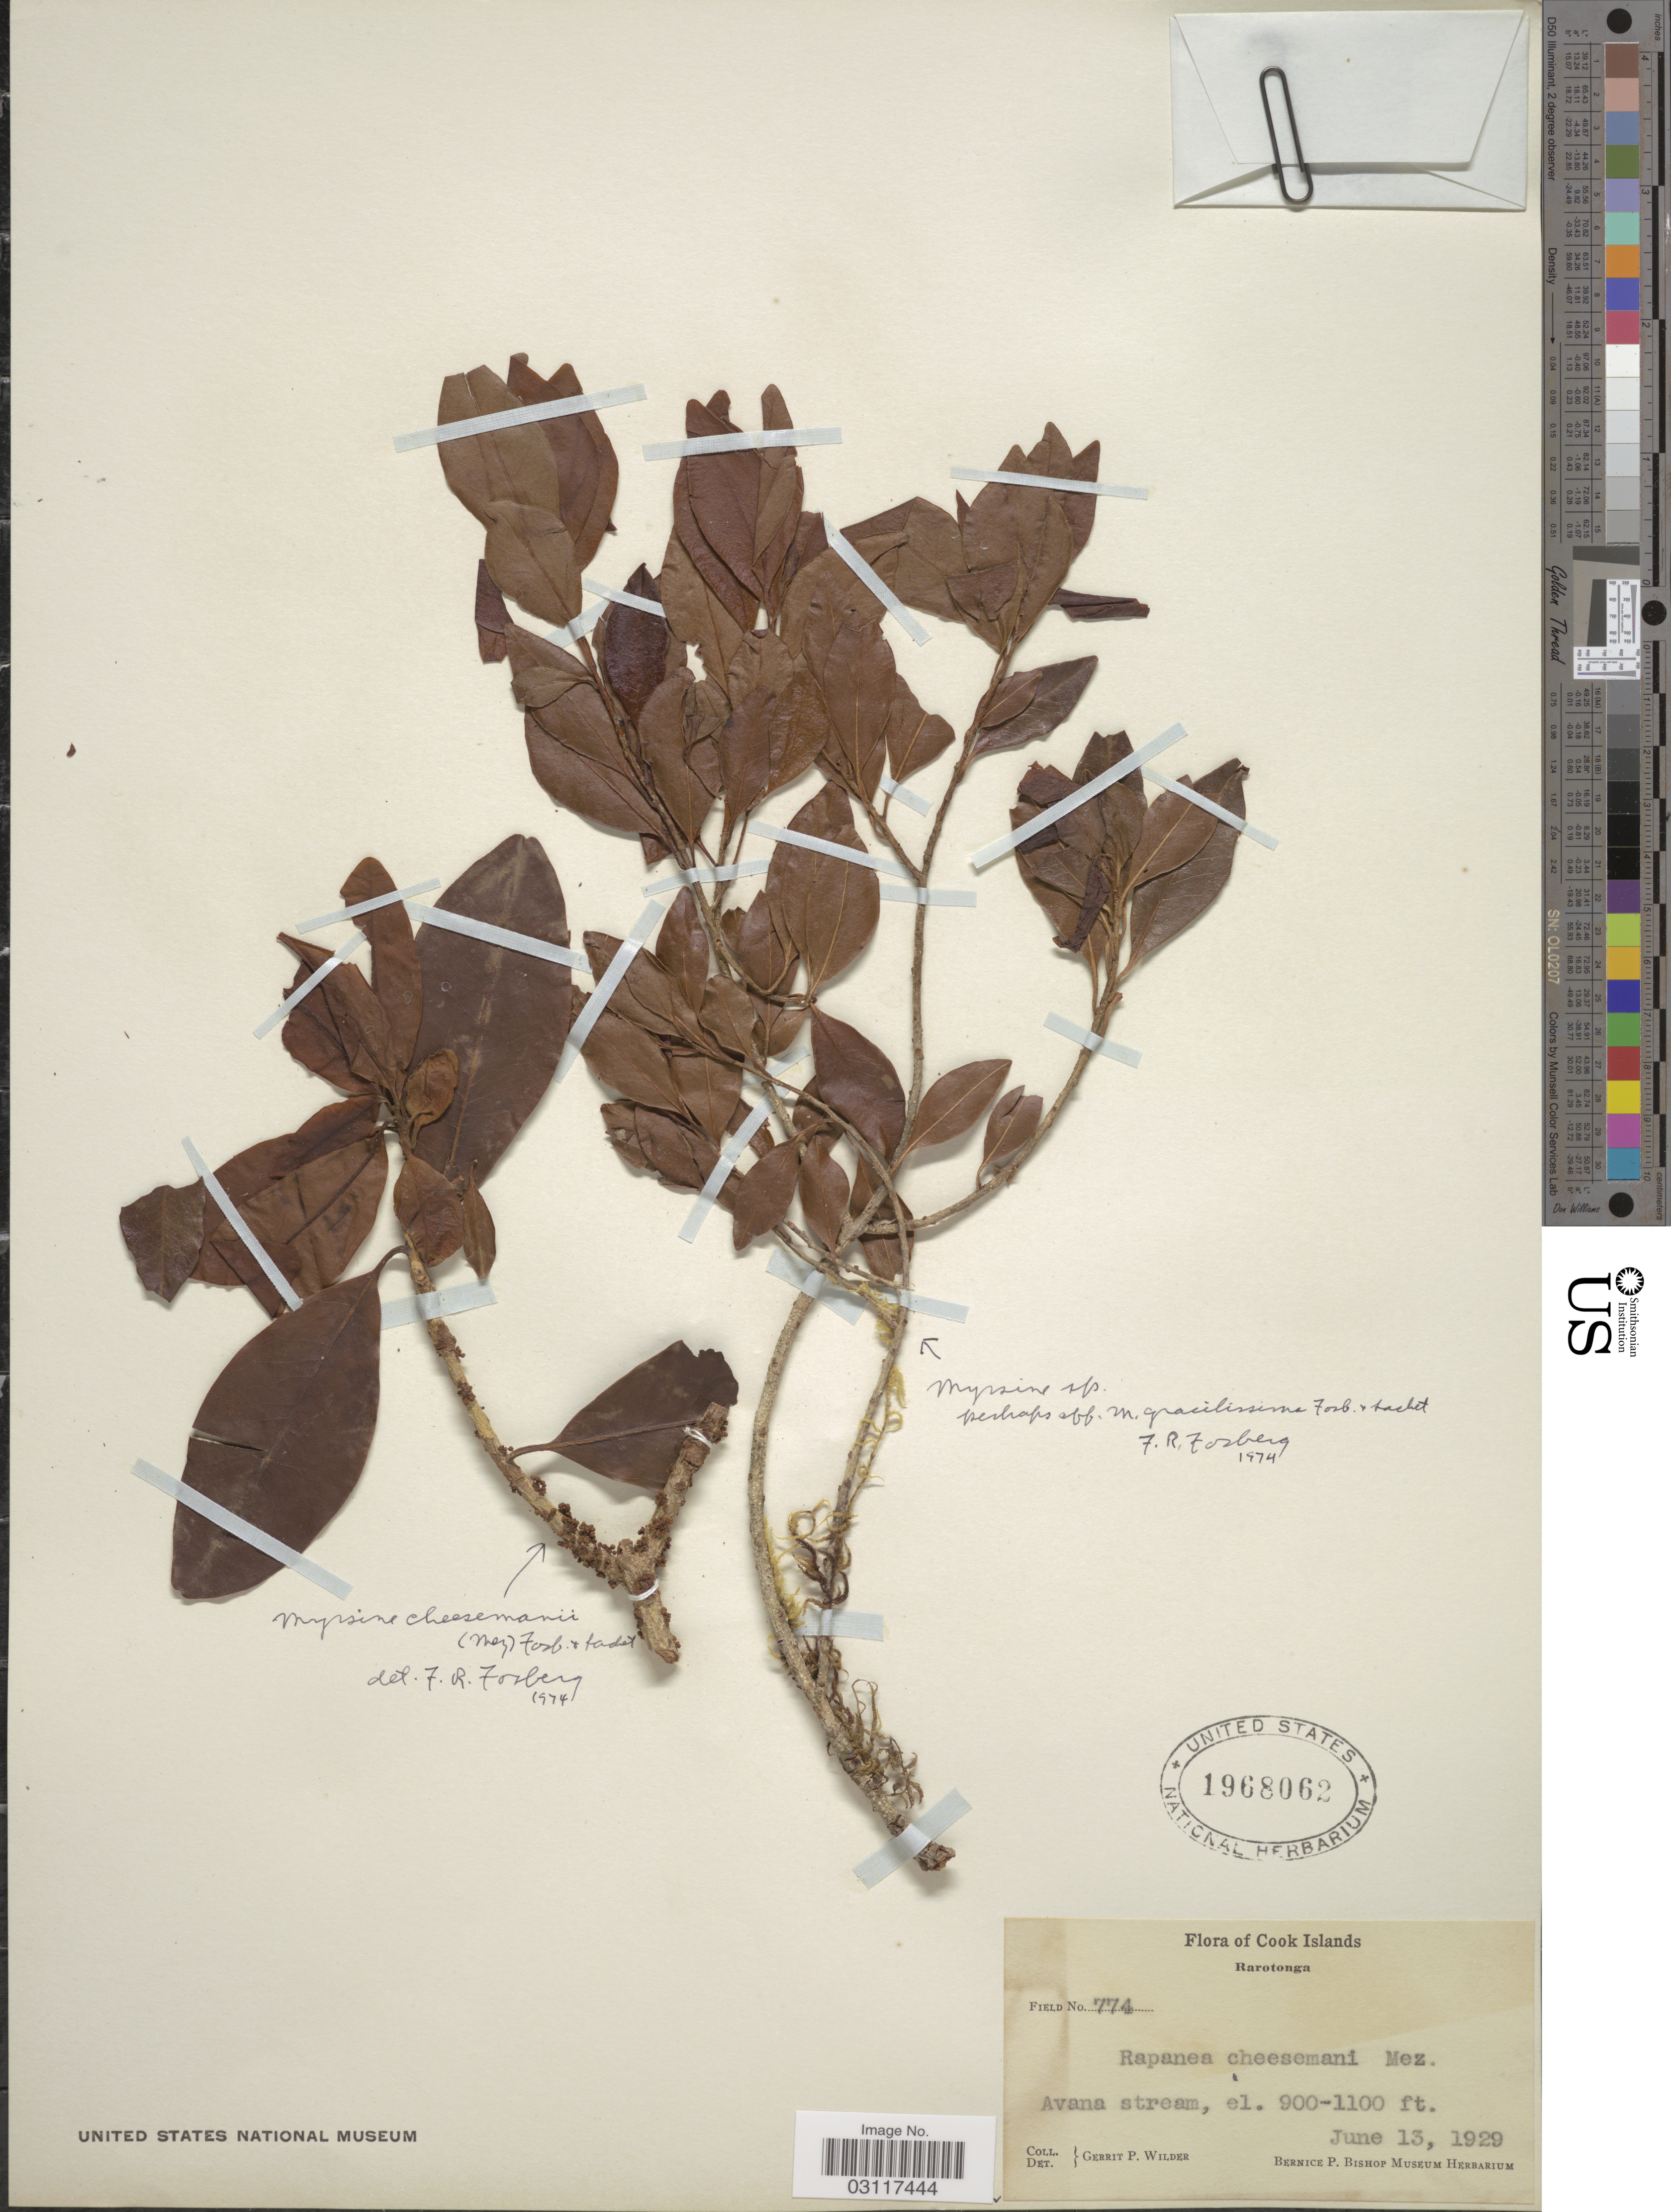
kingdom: Plantae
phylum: Tracheophyta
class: Magnoliopsida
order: Ericales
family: Primulaceae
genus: Myrsine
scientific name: Myrsine cheesemanii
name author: (Hemsl. ex Mez) Fosberg & Sachet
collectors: G. Wilder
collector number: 774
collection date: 1929-06-13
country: Cook Islands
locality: Rarotonga, Avana stream.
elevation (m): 274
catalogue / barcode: US 1968062